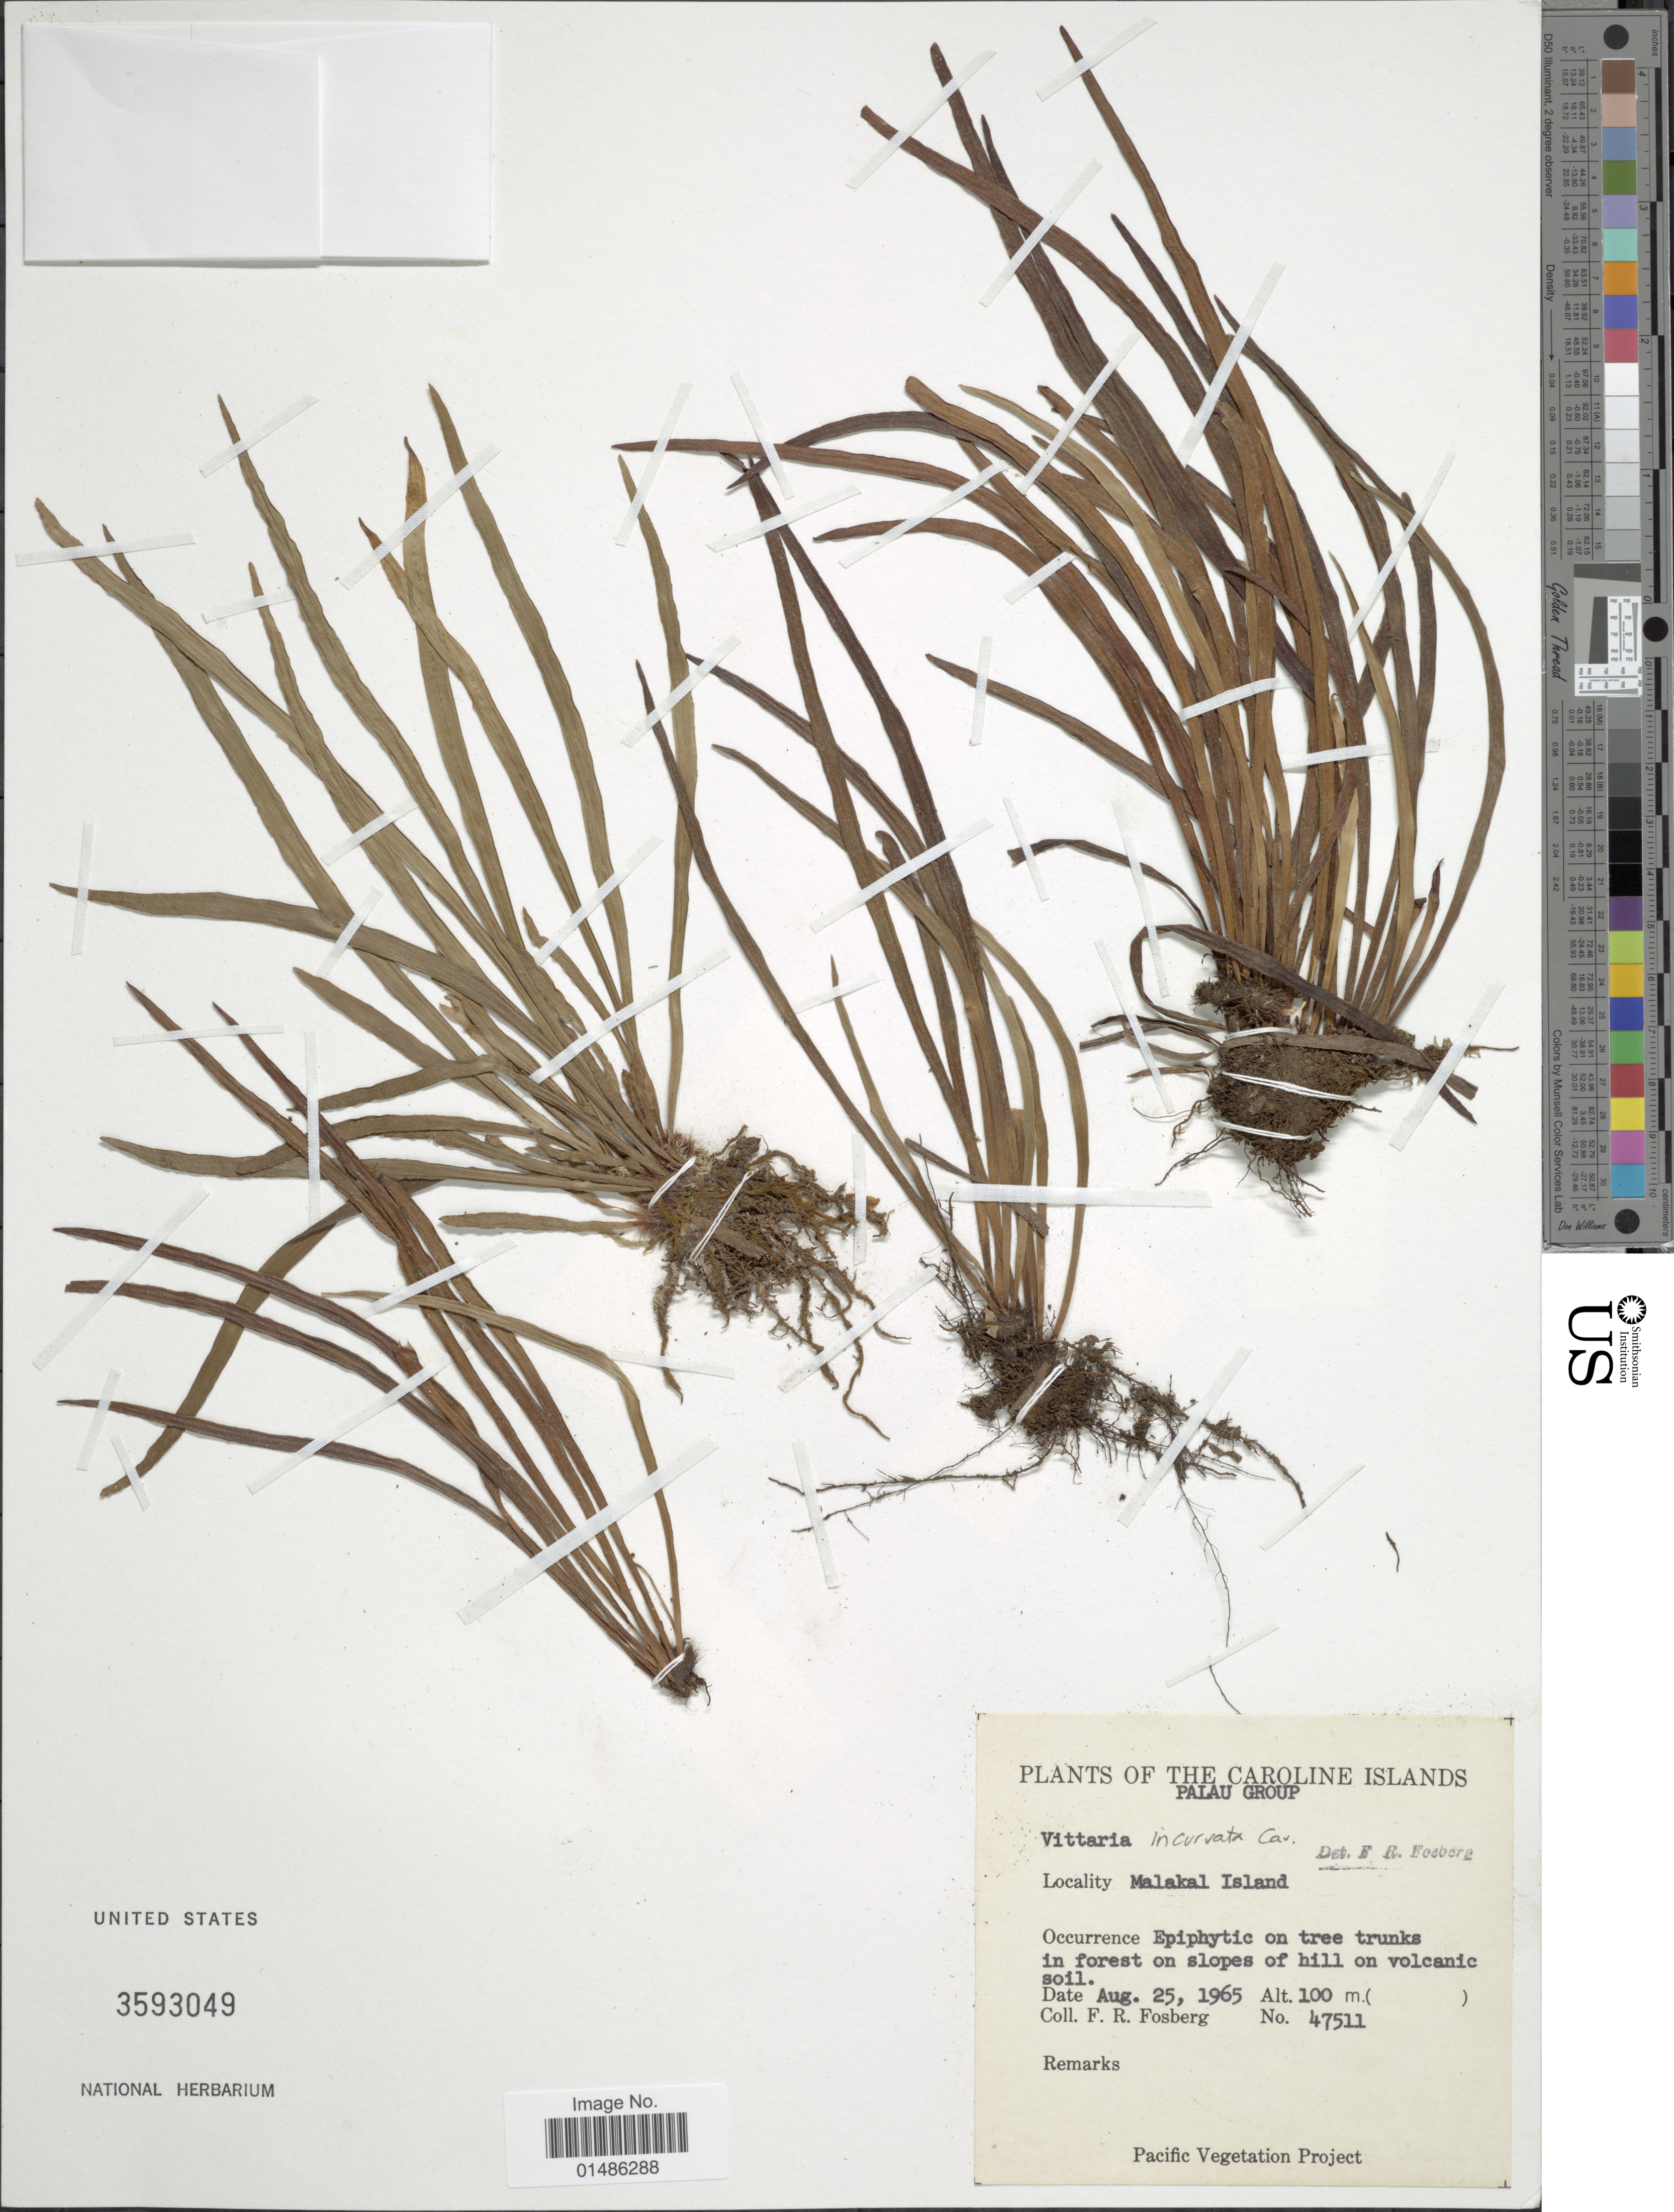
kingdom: Plantae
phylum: Tracheophyta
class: Polypodiopsida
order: Polypodiales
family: Pteridaceae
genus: Haplopteris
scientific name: Haplopteris ensiformis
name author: (Sw.) E.H. Crane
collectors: F. R. Fosberg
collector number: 47511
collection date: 1965-08-25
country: Palau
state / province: Koror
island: Ngemelachel [Malakal]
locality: Caroline Islands. Palau Group. Malakal Island.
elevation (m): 100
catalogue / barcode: US 3593049